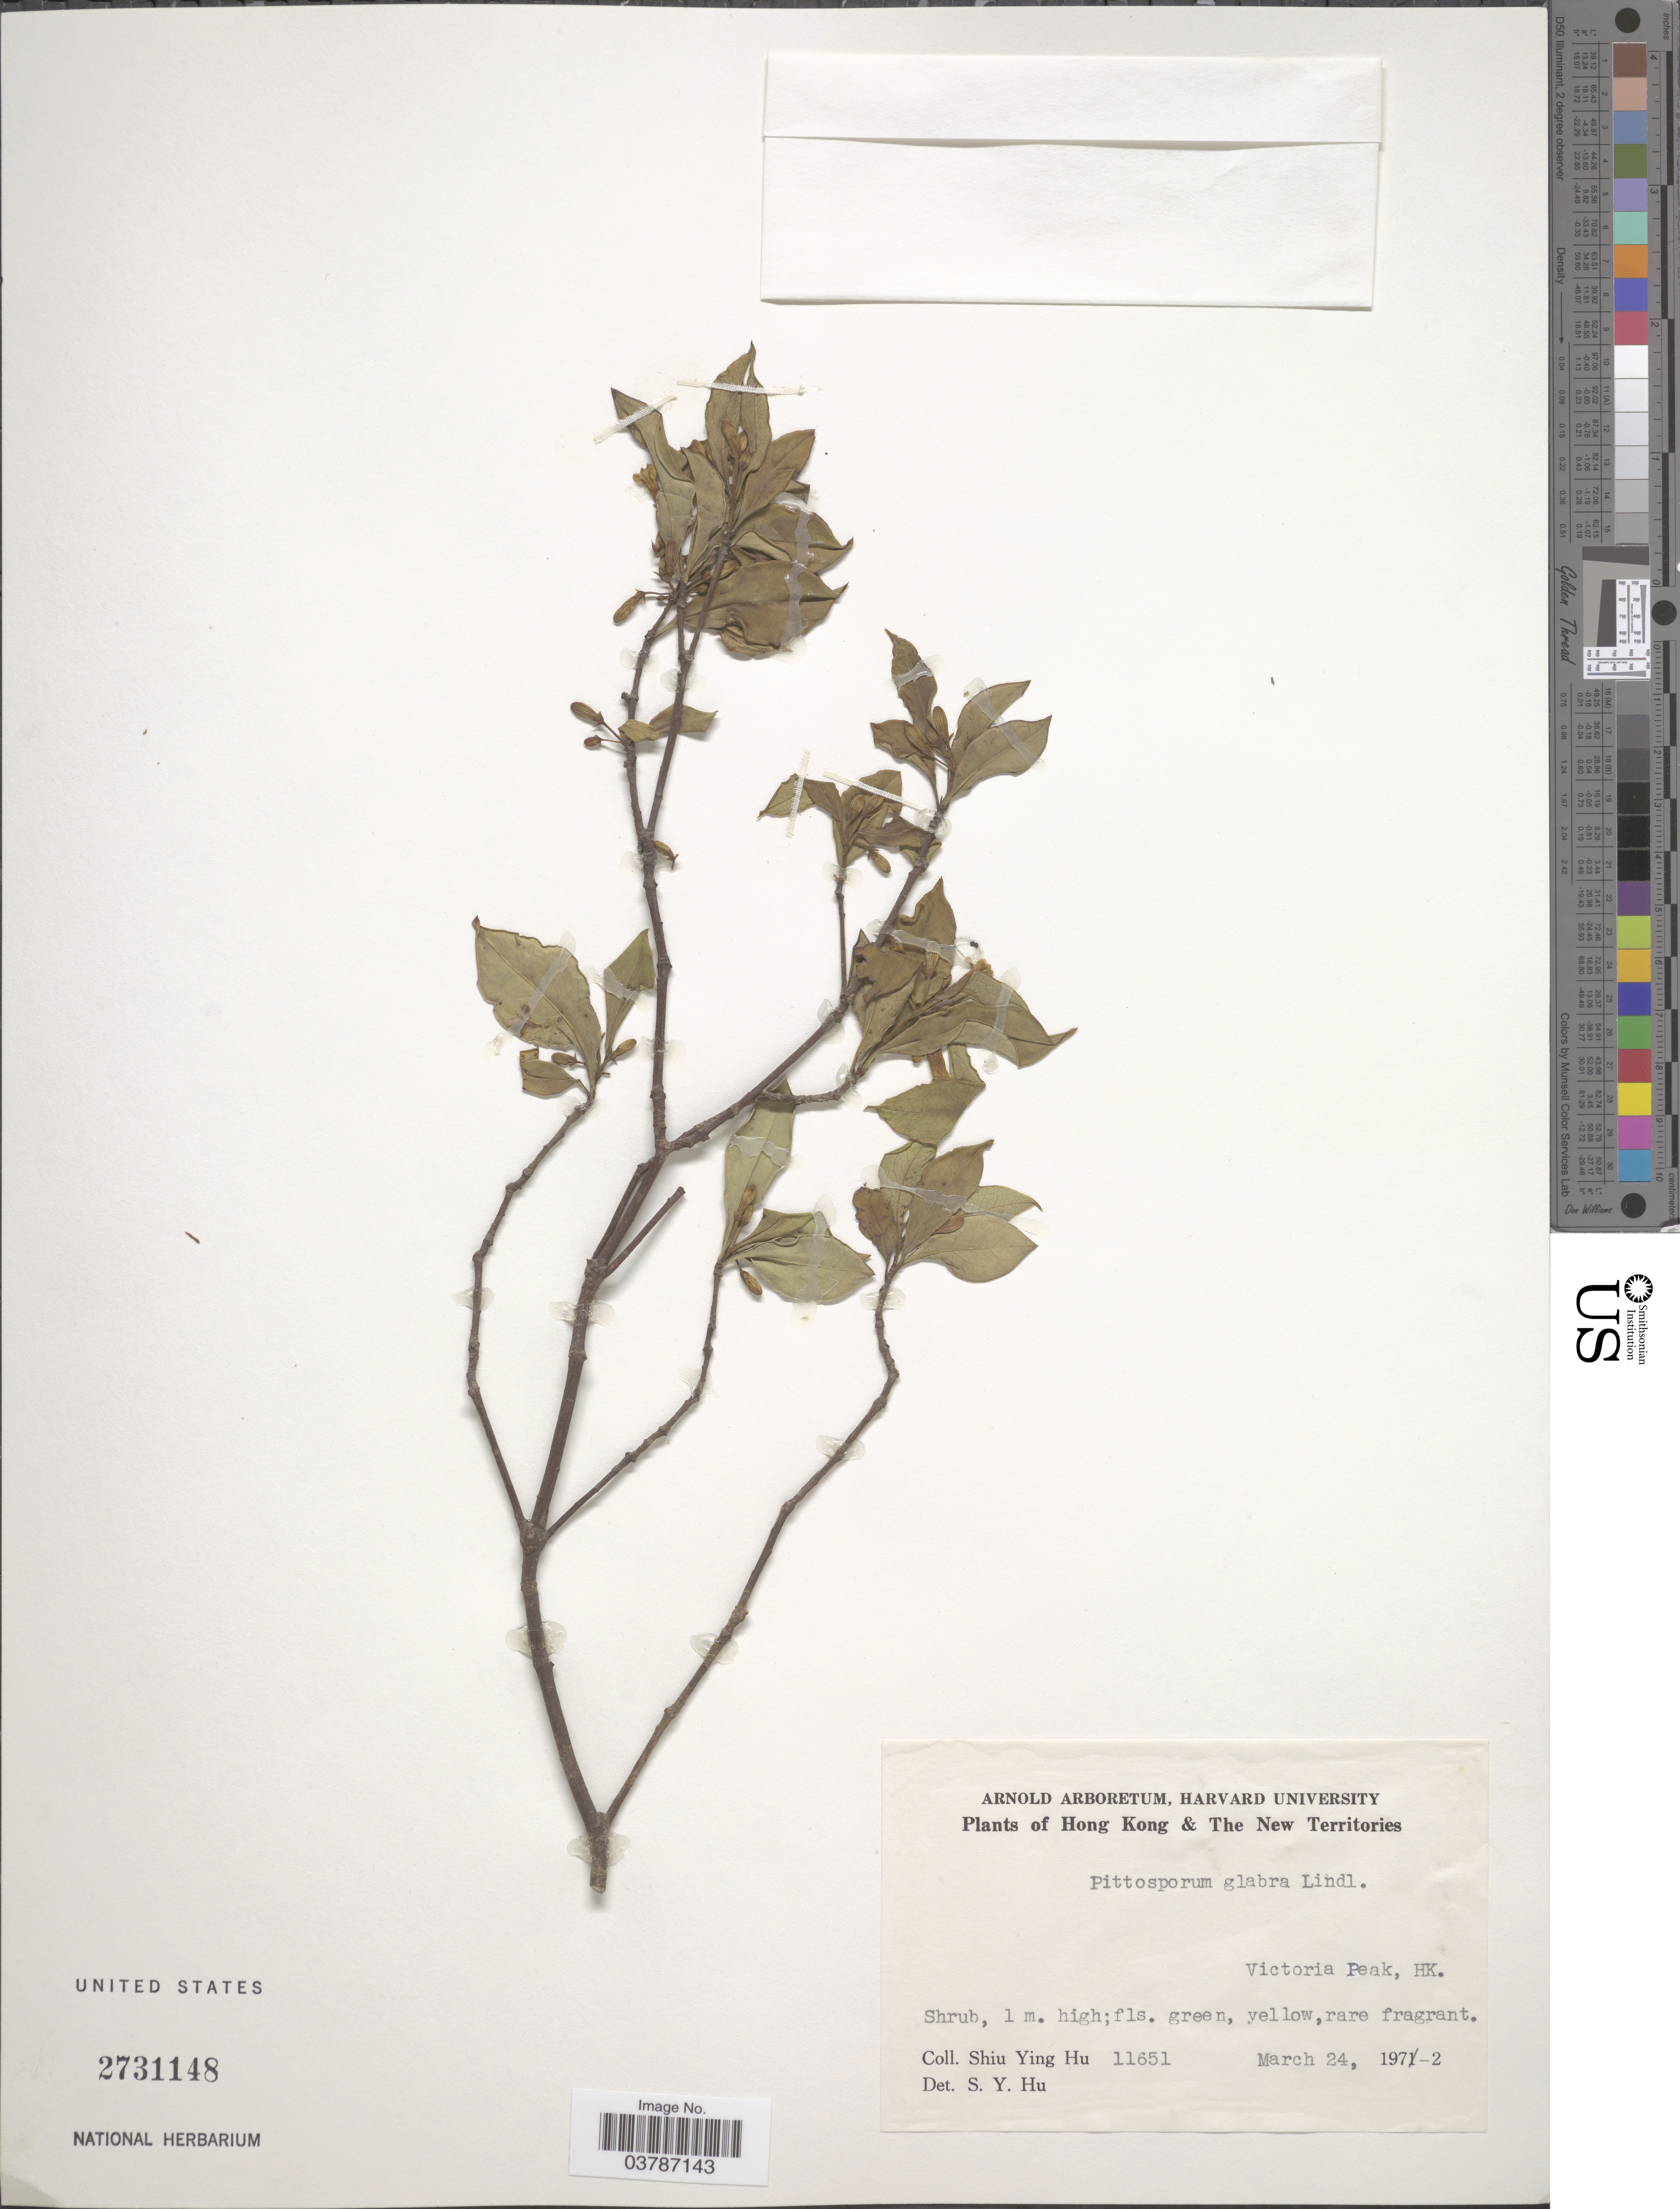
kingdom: Plantae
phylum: Tracheophyta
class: Magnoliopsida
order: Apiales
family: Pittosporaceae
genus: Pittosporum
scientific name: Pittosporum glabratum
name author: Lindl.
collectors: S. Y. Hu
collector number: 11651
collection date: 1972-03-24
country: China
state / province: Hong Kong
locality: Hong Kong & The New Territories. Victoria Peak.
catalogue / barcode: US 2731148